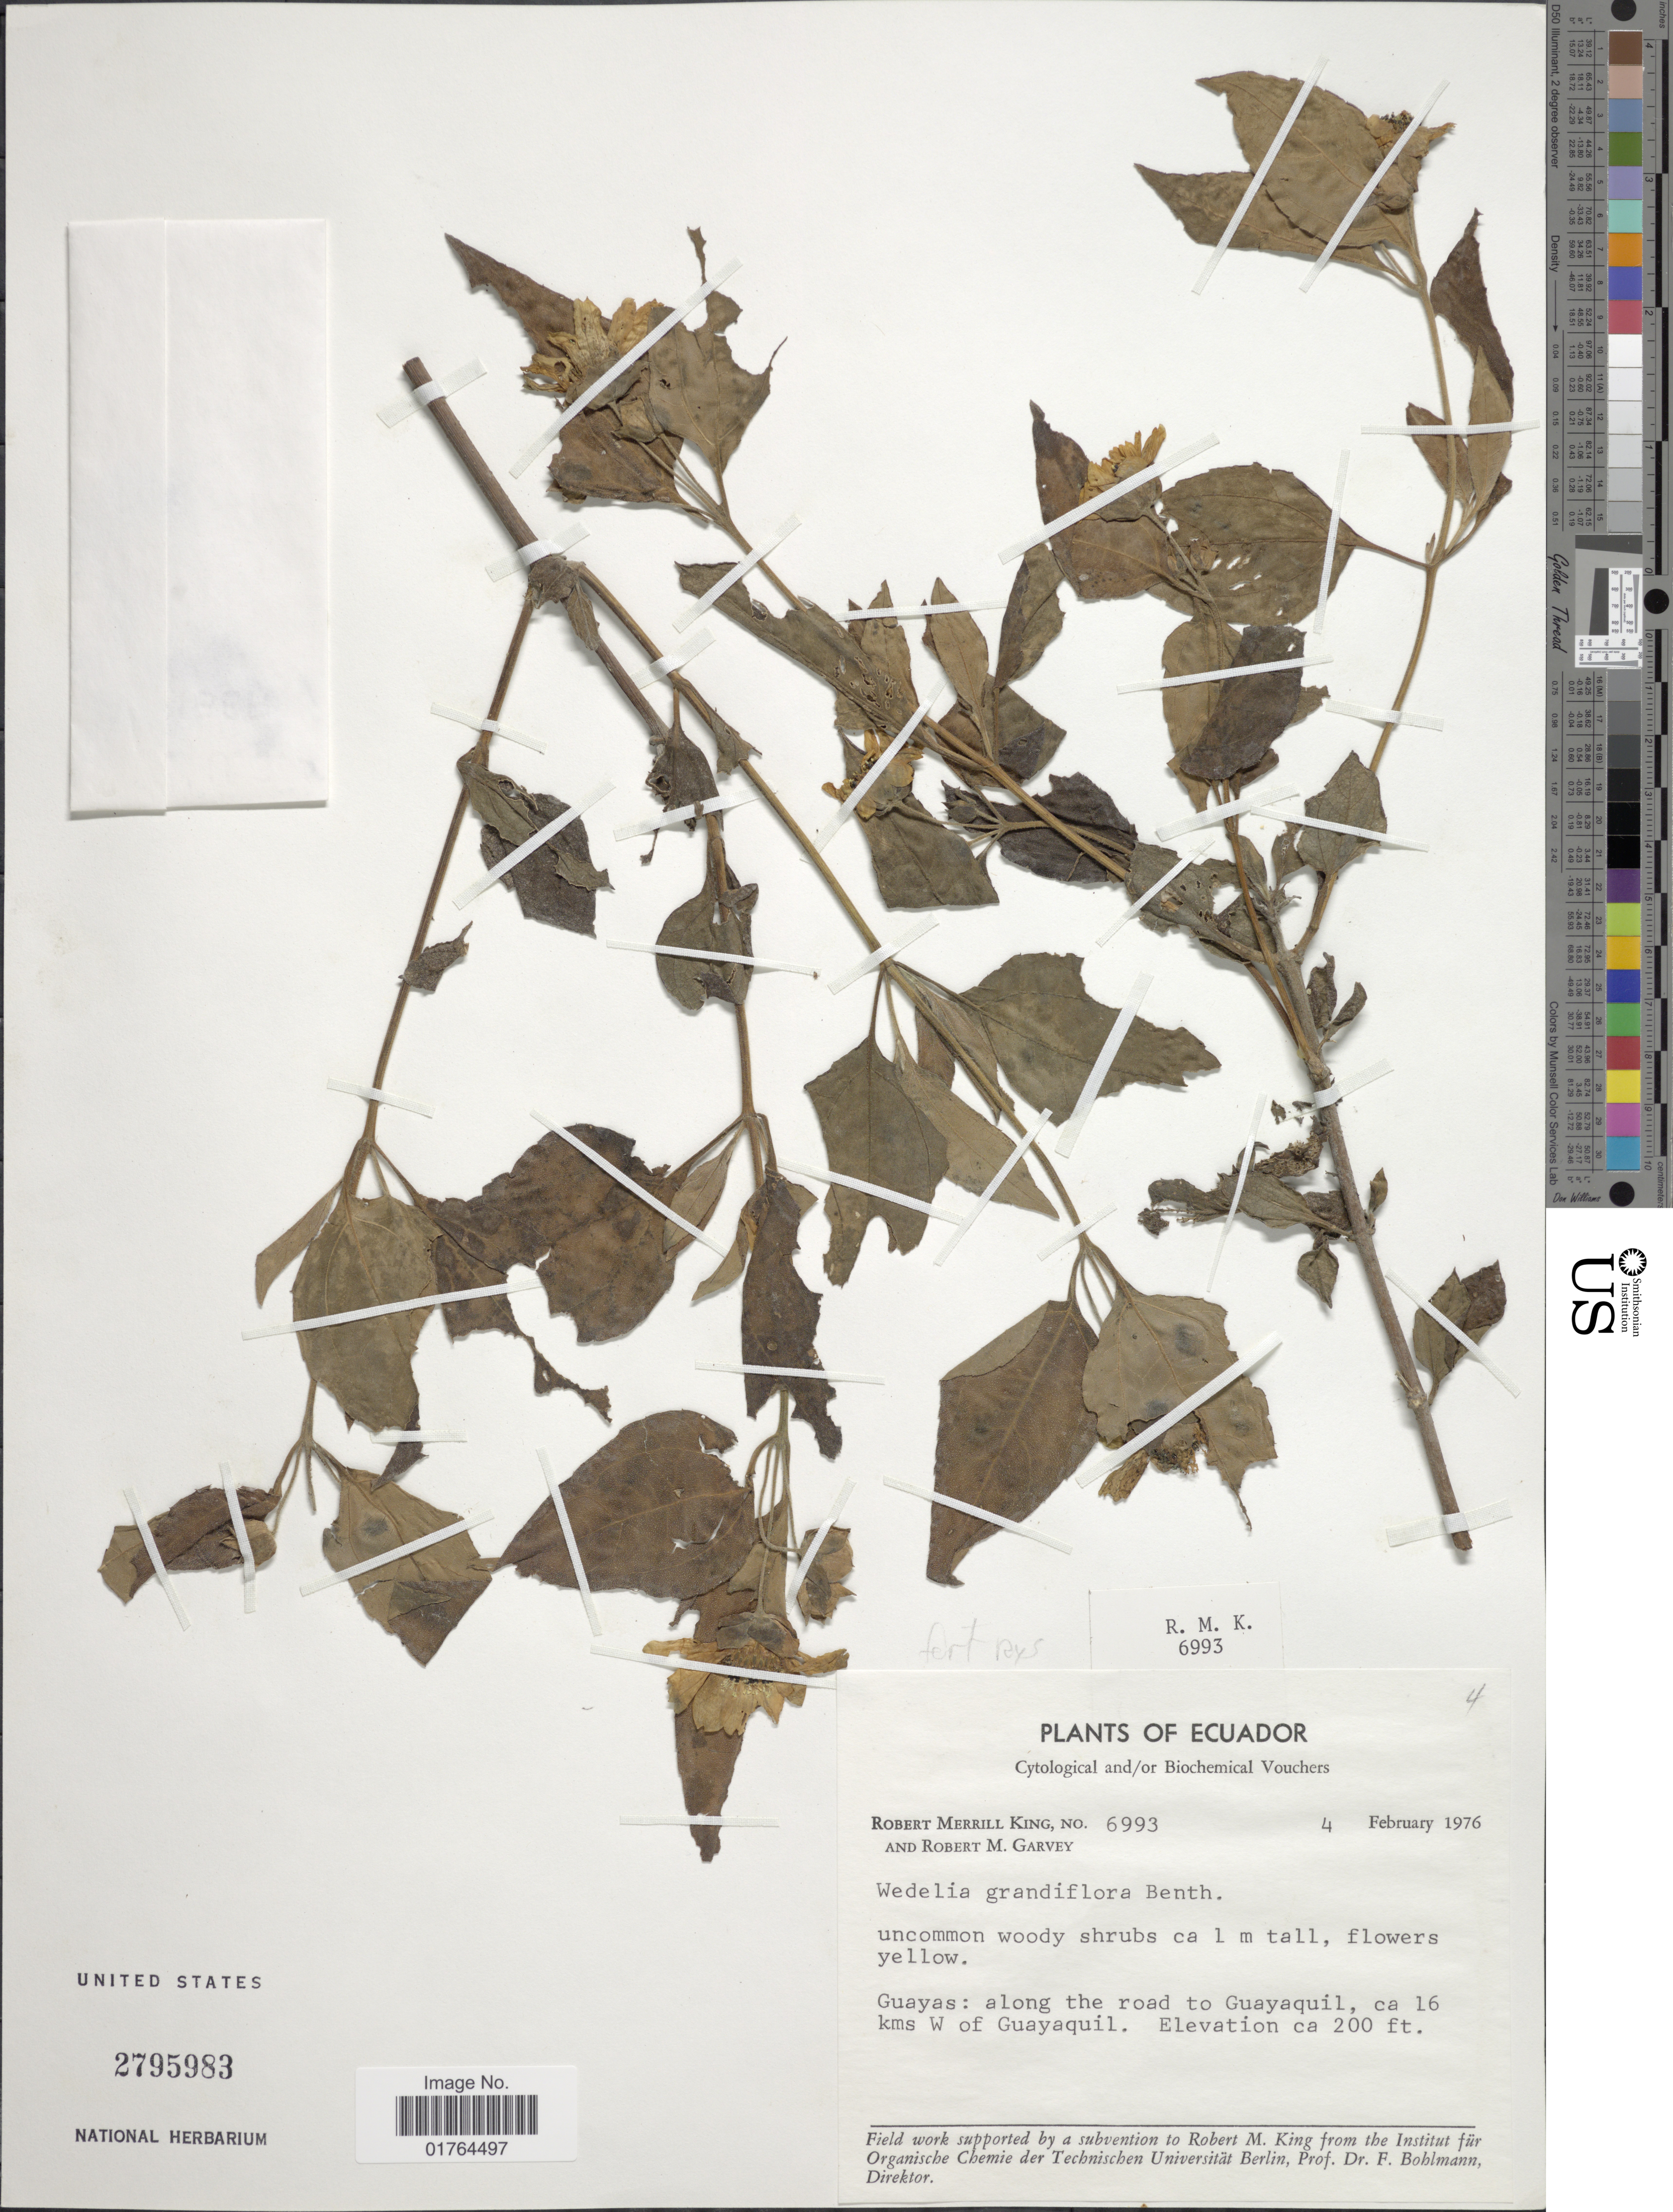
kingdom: Plantae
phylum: Tracheophyta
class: Magnoliopsida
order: Asterales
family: Asteraceae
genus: Wedelia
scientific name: Wedelia grandiflora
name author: Benth.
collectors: R. M. King & R. Garvey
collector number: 6993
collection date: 1976-02-04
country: Ecuador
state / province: Guayas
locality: Along the road to Guayaquil, ca 16 kms W of Guayaquil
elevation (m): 61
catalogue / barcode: US 2795983